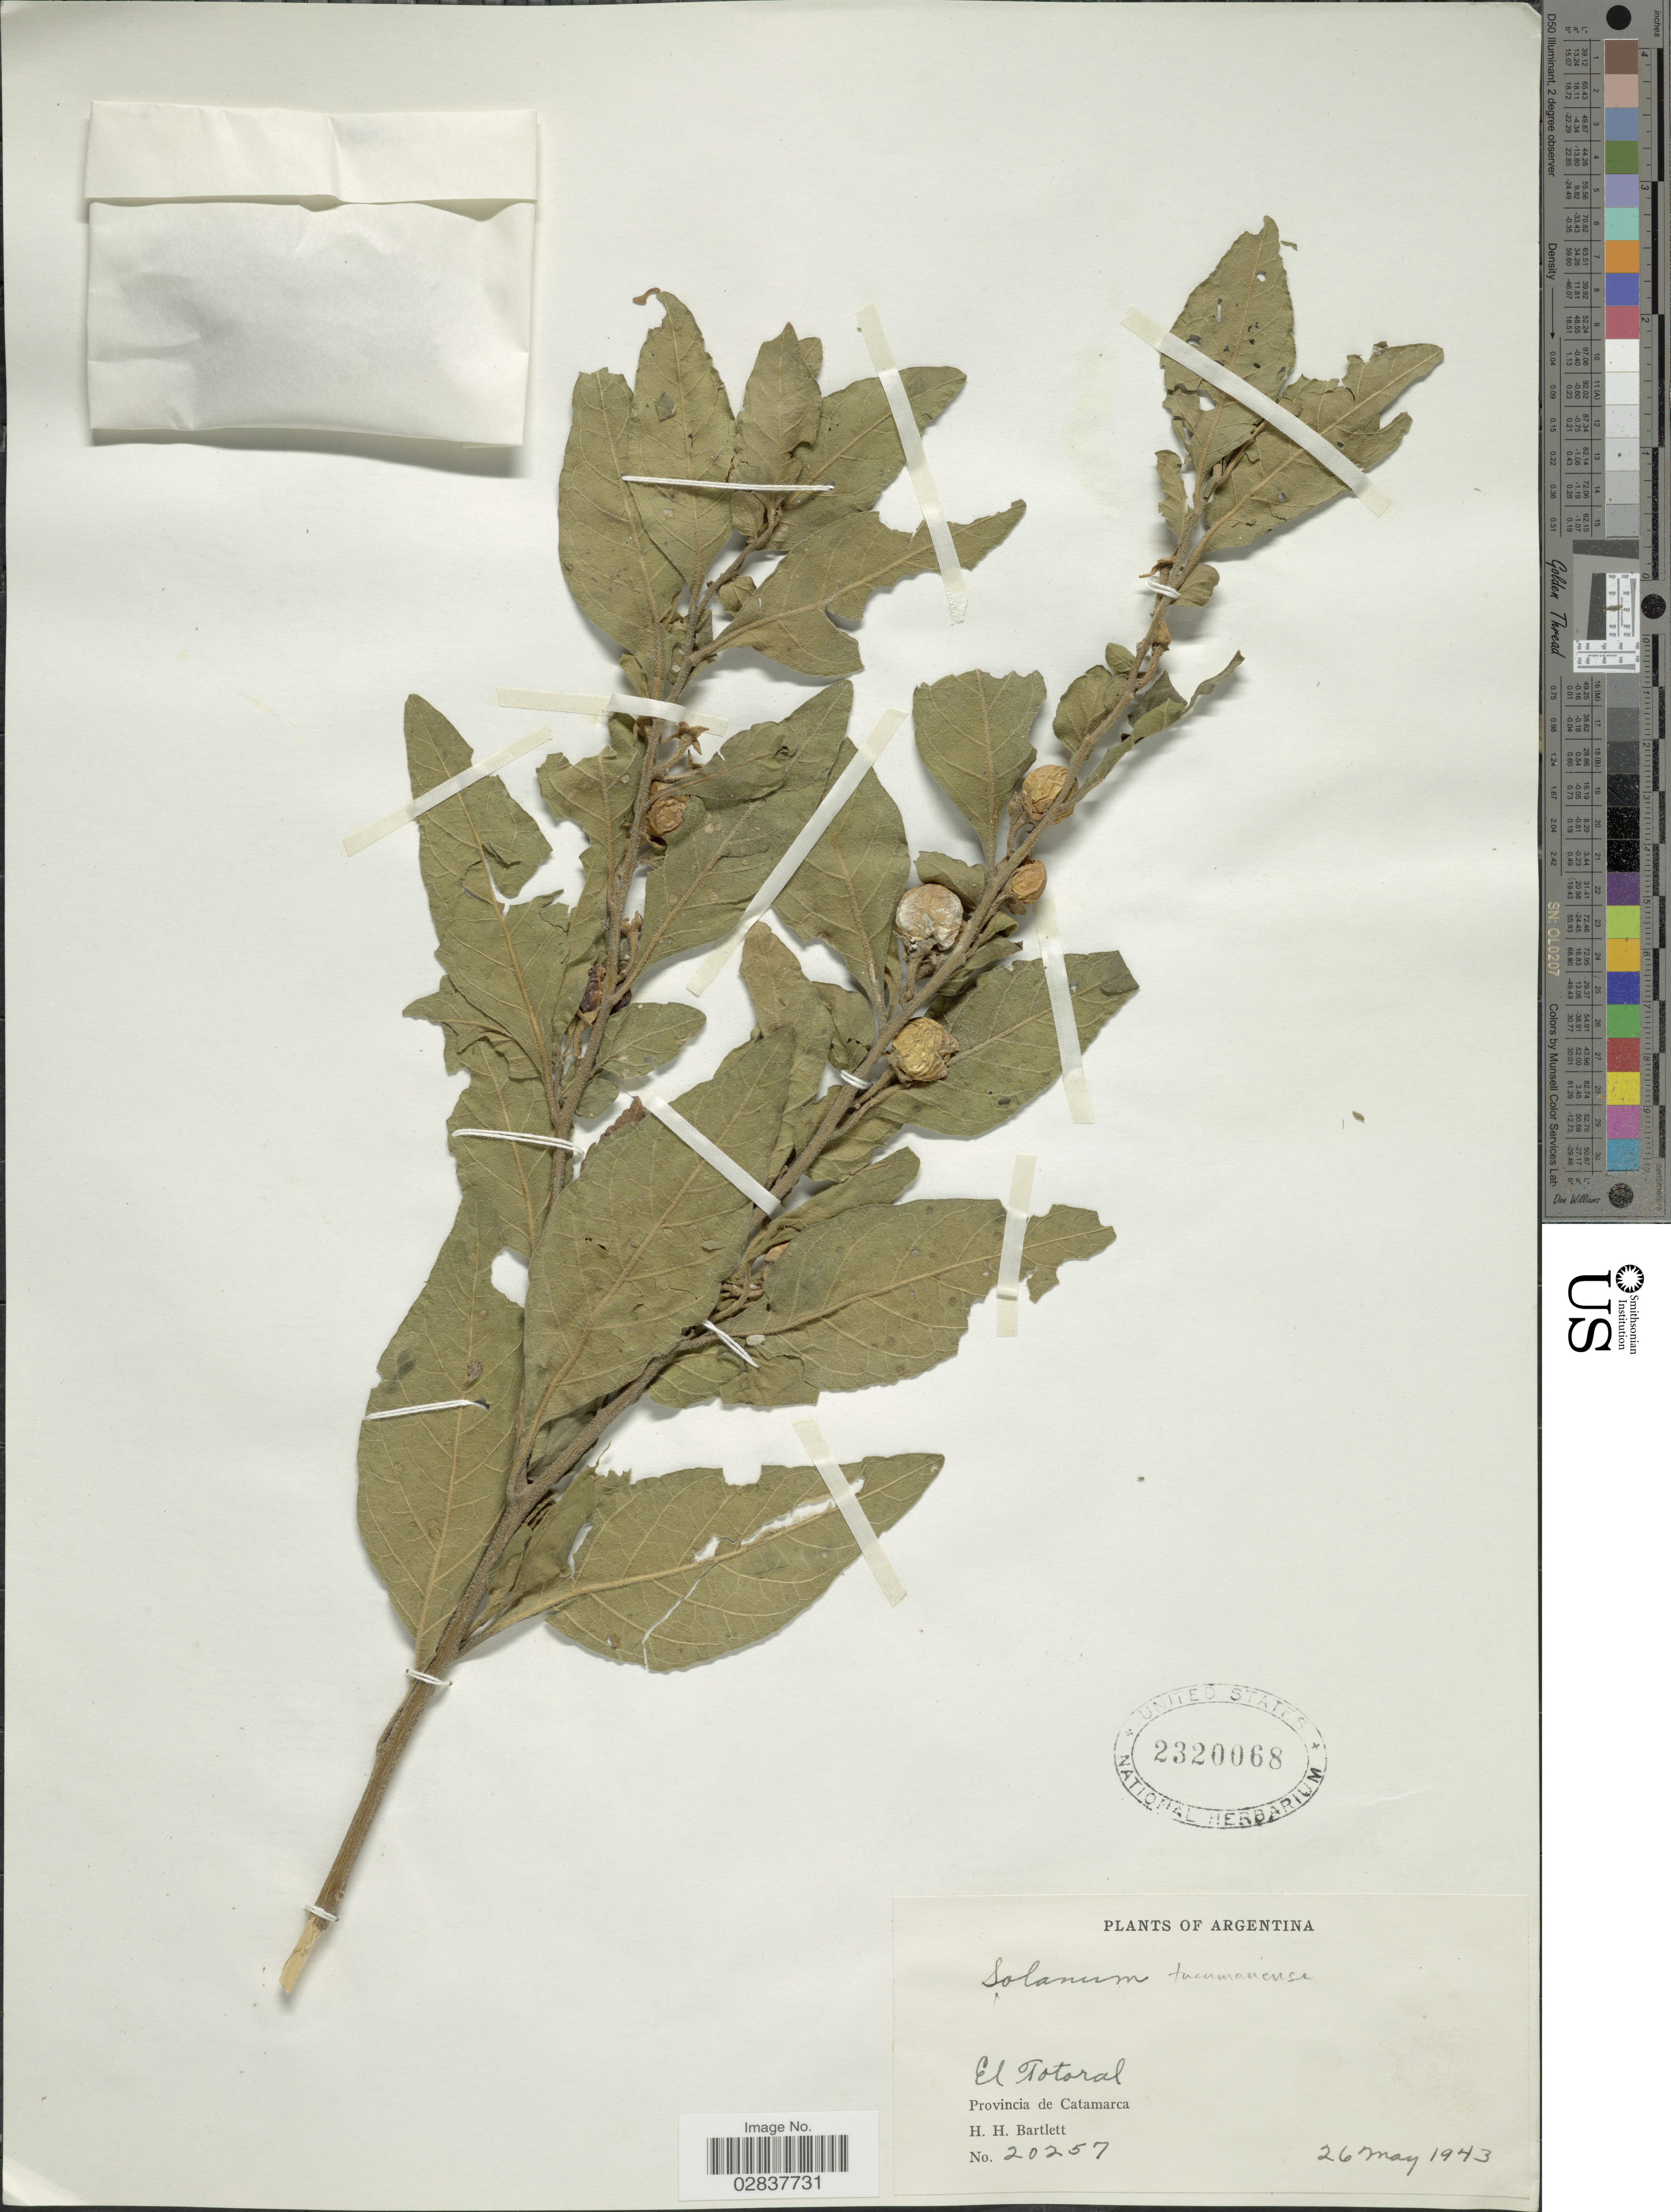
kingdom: Plantae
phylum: Tracheophyta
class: Magnoliopsida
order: Solanales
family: Solanaceae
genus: Solanum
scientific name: Solanum pseudocapsicum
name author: L.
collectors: H. H. Bartlett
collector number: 20257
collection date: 1943-05-26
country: Argentina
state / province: Catamarca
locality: El Totoral.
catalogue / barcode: US 2320068